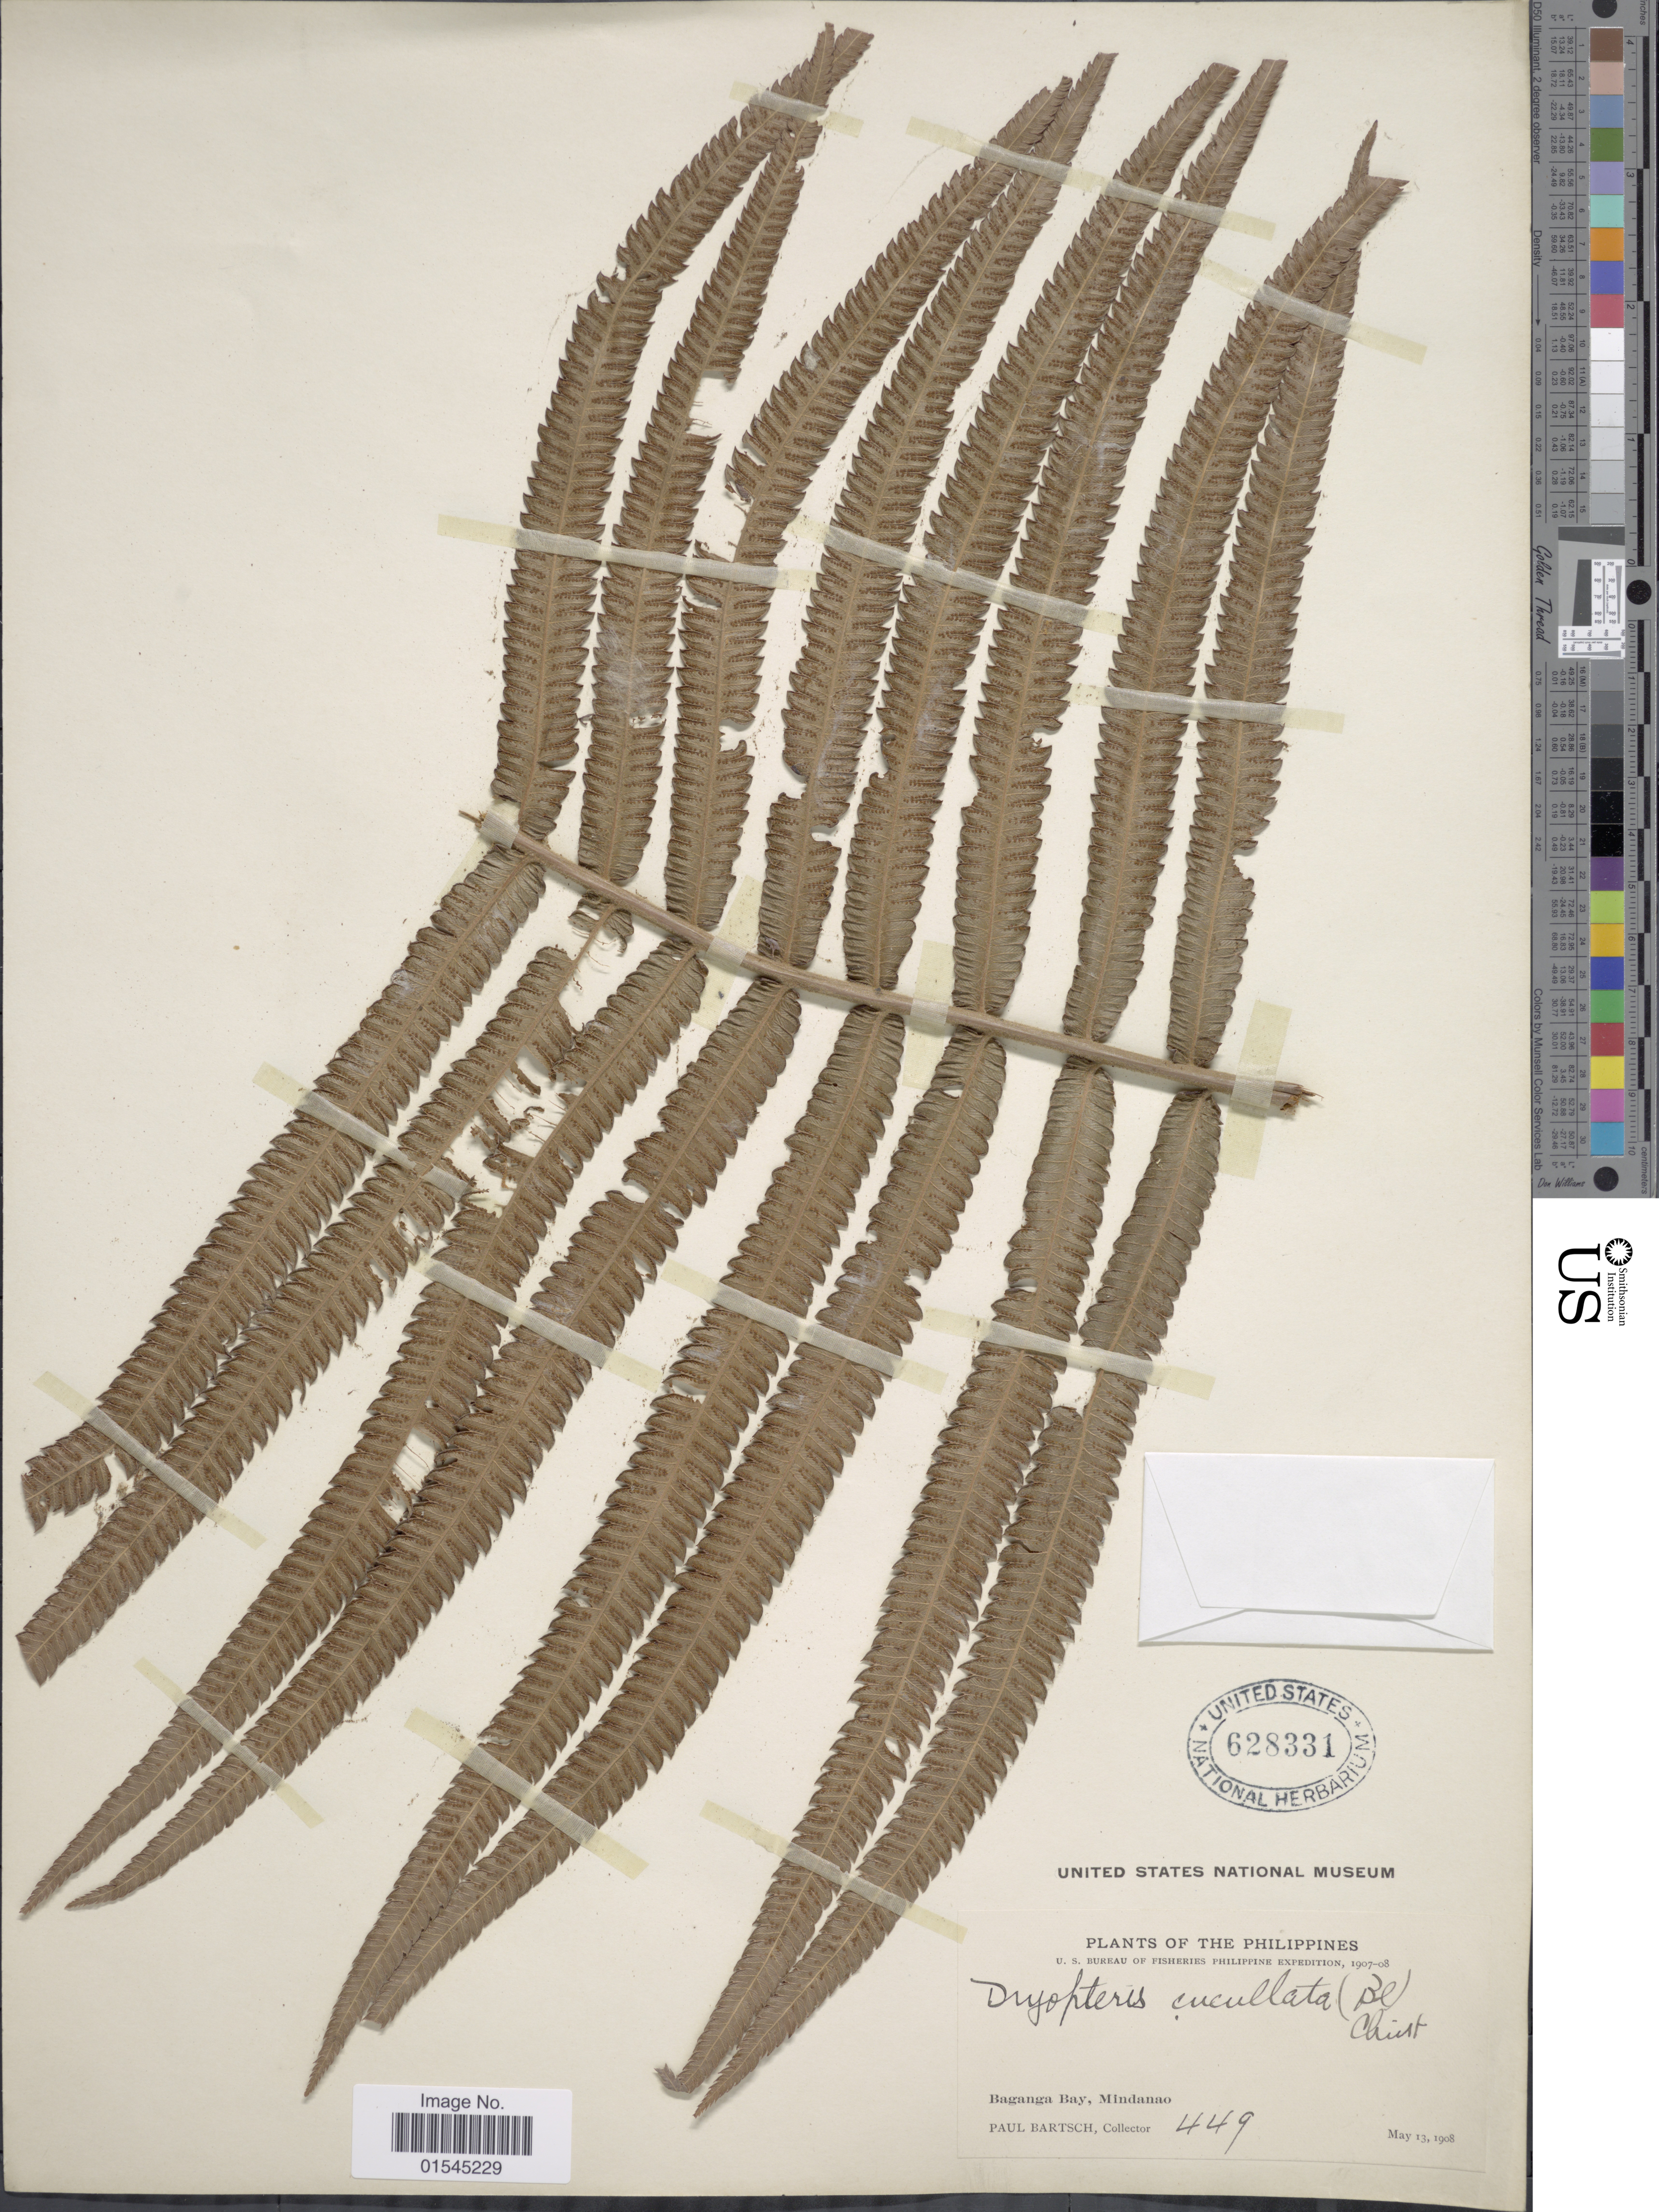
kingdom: Plantae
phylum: Tracheophyta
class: Polypodiopsida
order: Polypodiales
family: Thelypteridaceae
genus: Sphaerostephanos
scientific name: Sphaerostephanos unitus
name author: (L.) Holttum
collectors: P. Bartsch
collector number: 449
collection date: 1908-05-13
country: Philippines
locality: Baganga Bay, Mindanao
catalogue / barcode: US 628331